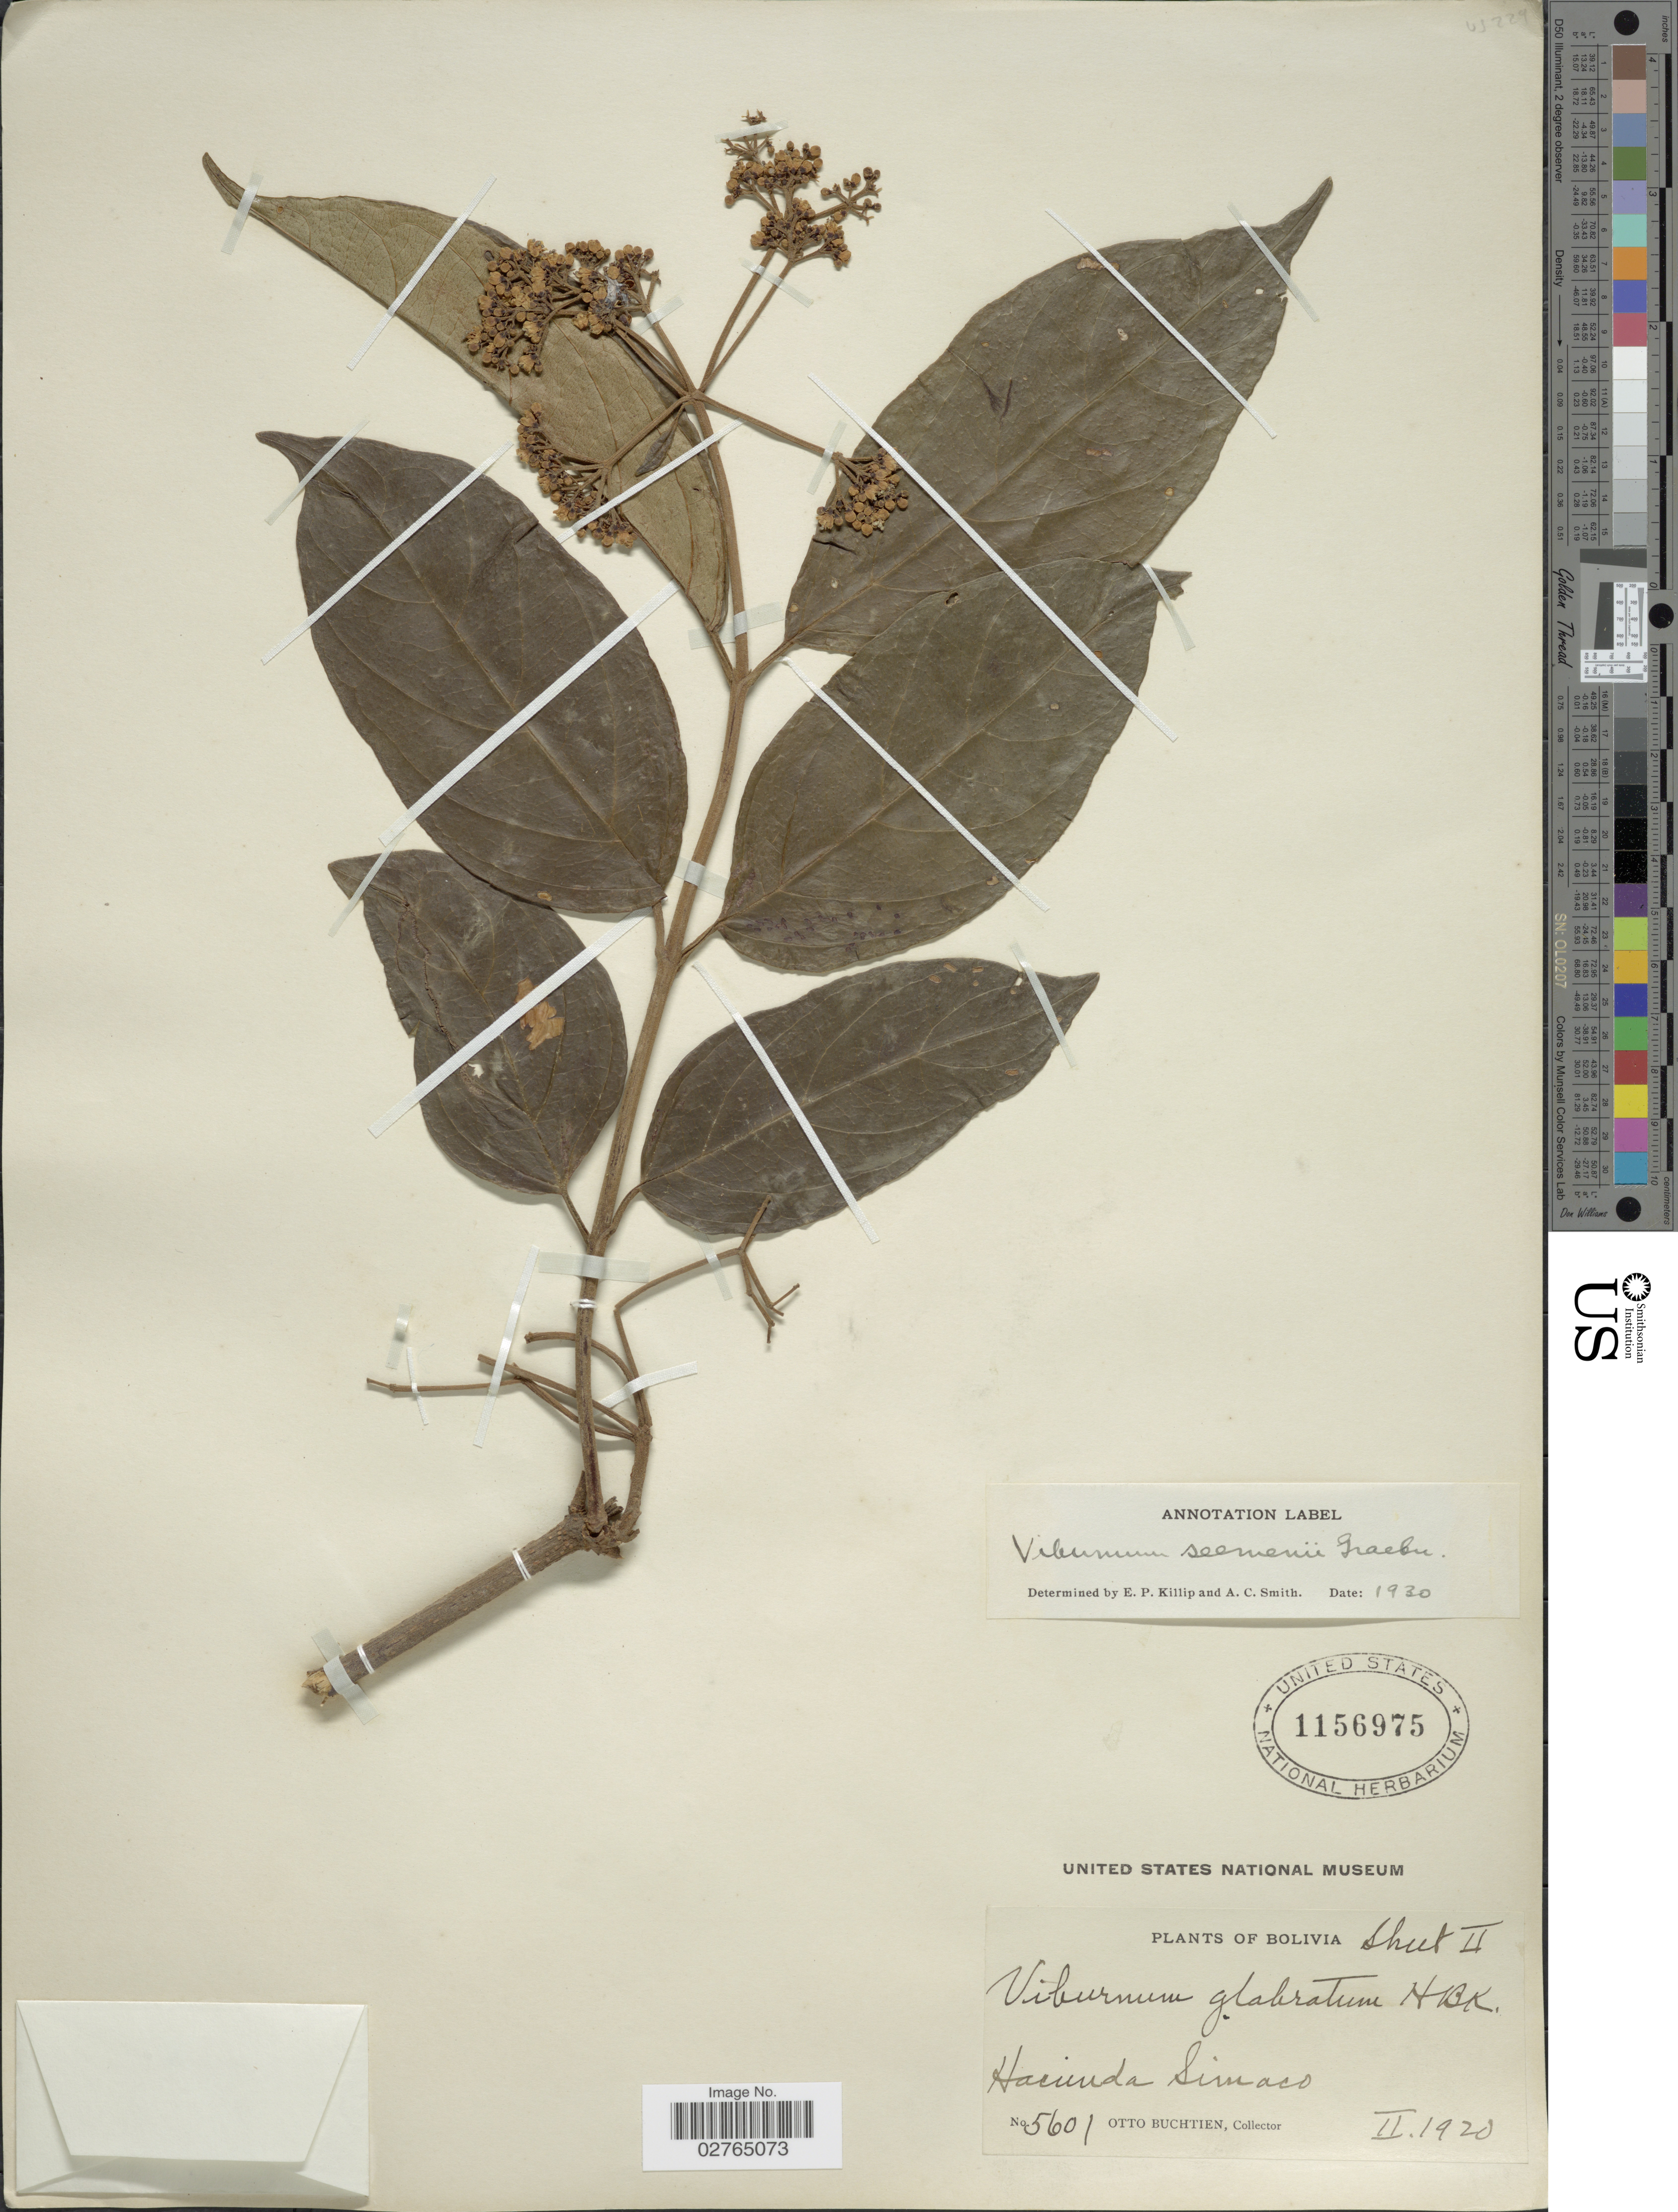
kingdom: Plantae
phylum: Tracheophyta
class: Magnoliopsida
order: Dipsacales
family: Viburnaceae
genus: Viburnum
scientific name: Viburnum glabratum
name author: Kunth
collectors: O. Buchtien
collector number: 5601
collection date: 1920-02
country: Bolivia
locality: Hacienda Simaco.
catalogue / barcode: US 1156975